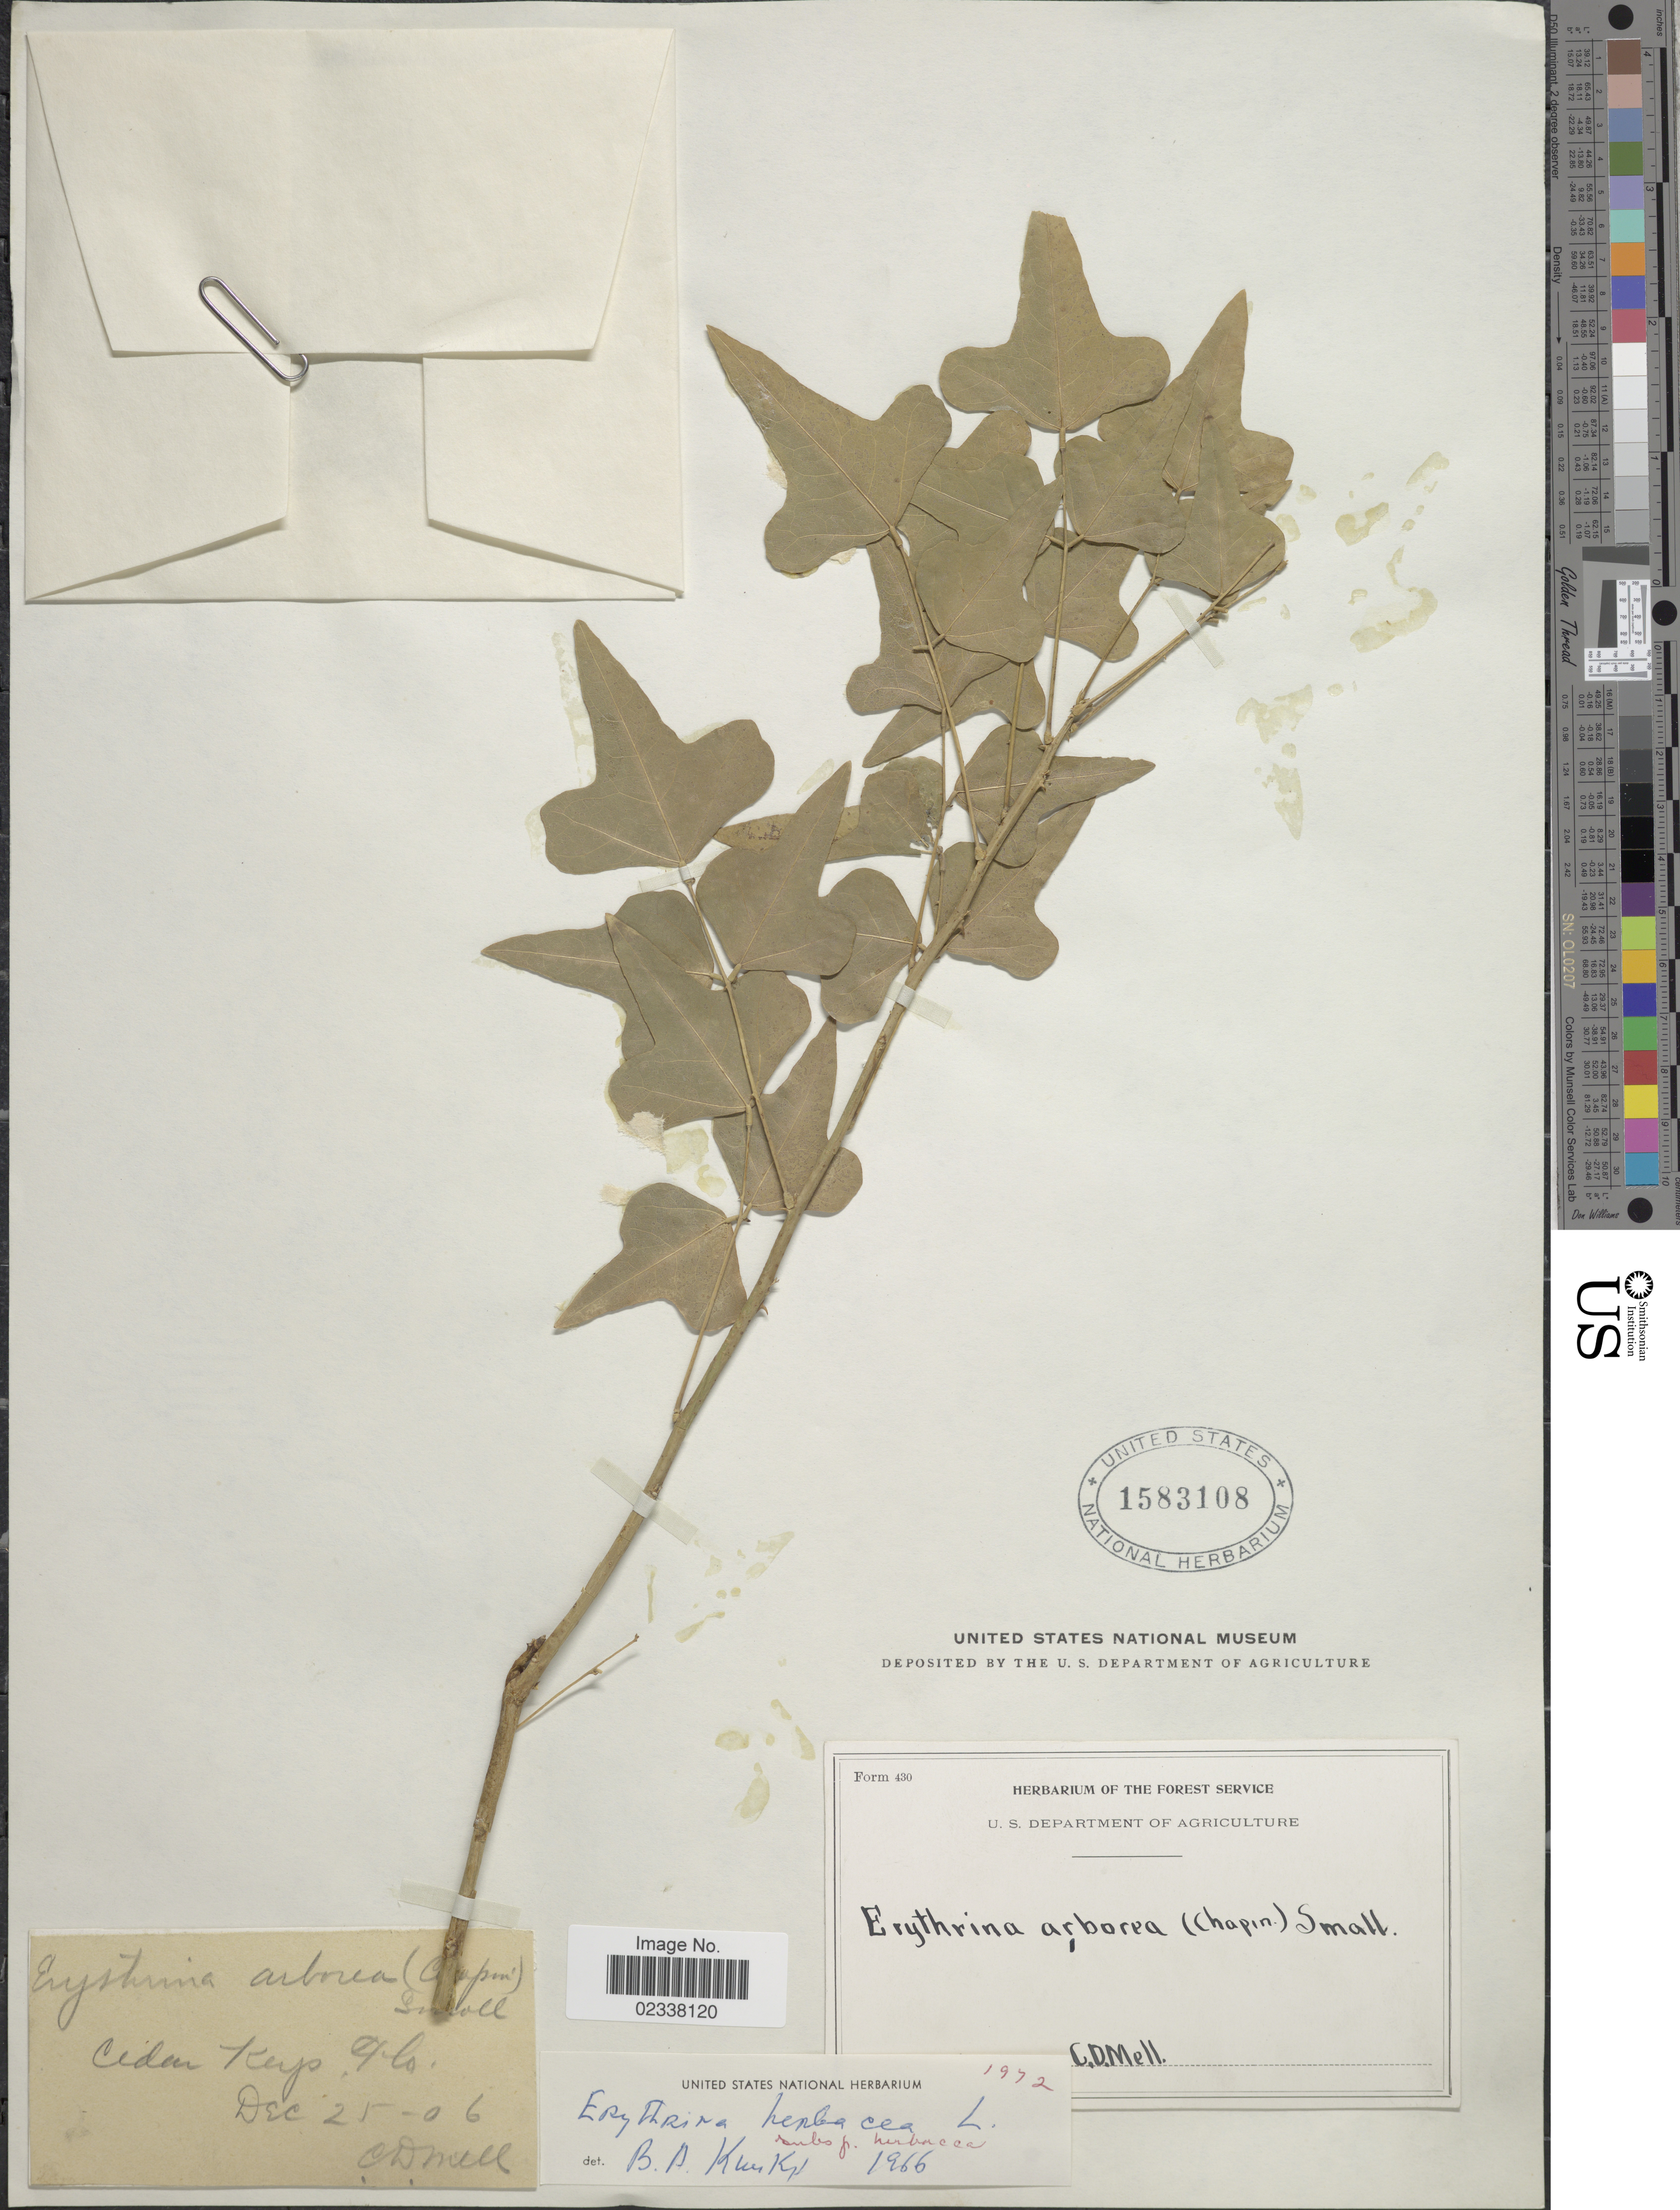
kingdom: Plantae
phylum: Tracheophyta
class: Magnoliopsida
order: Fabales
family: Fabaceae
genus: Erythrina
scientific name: Erythrina herbacea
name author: L.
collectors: C. D. Mell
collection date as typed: Transcribed d/m/y: 25/12/6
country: United States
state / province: Florida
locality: Cedar Keys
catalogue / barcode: US 1583108